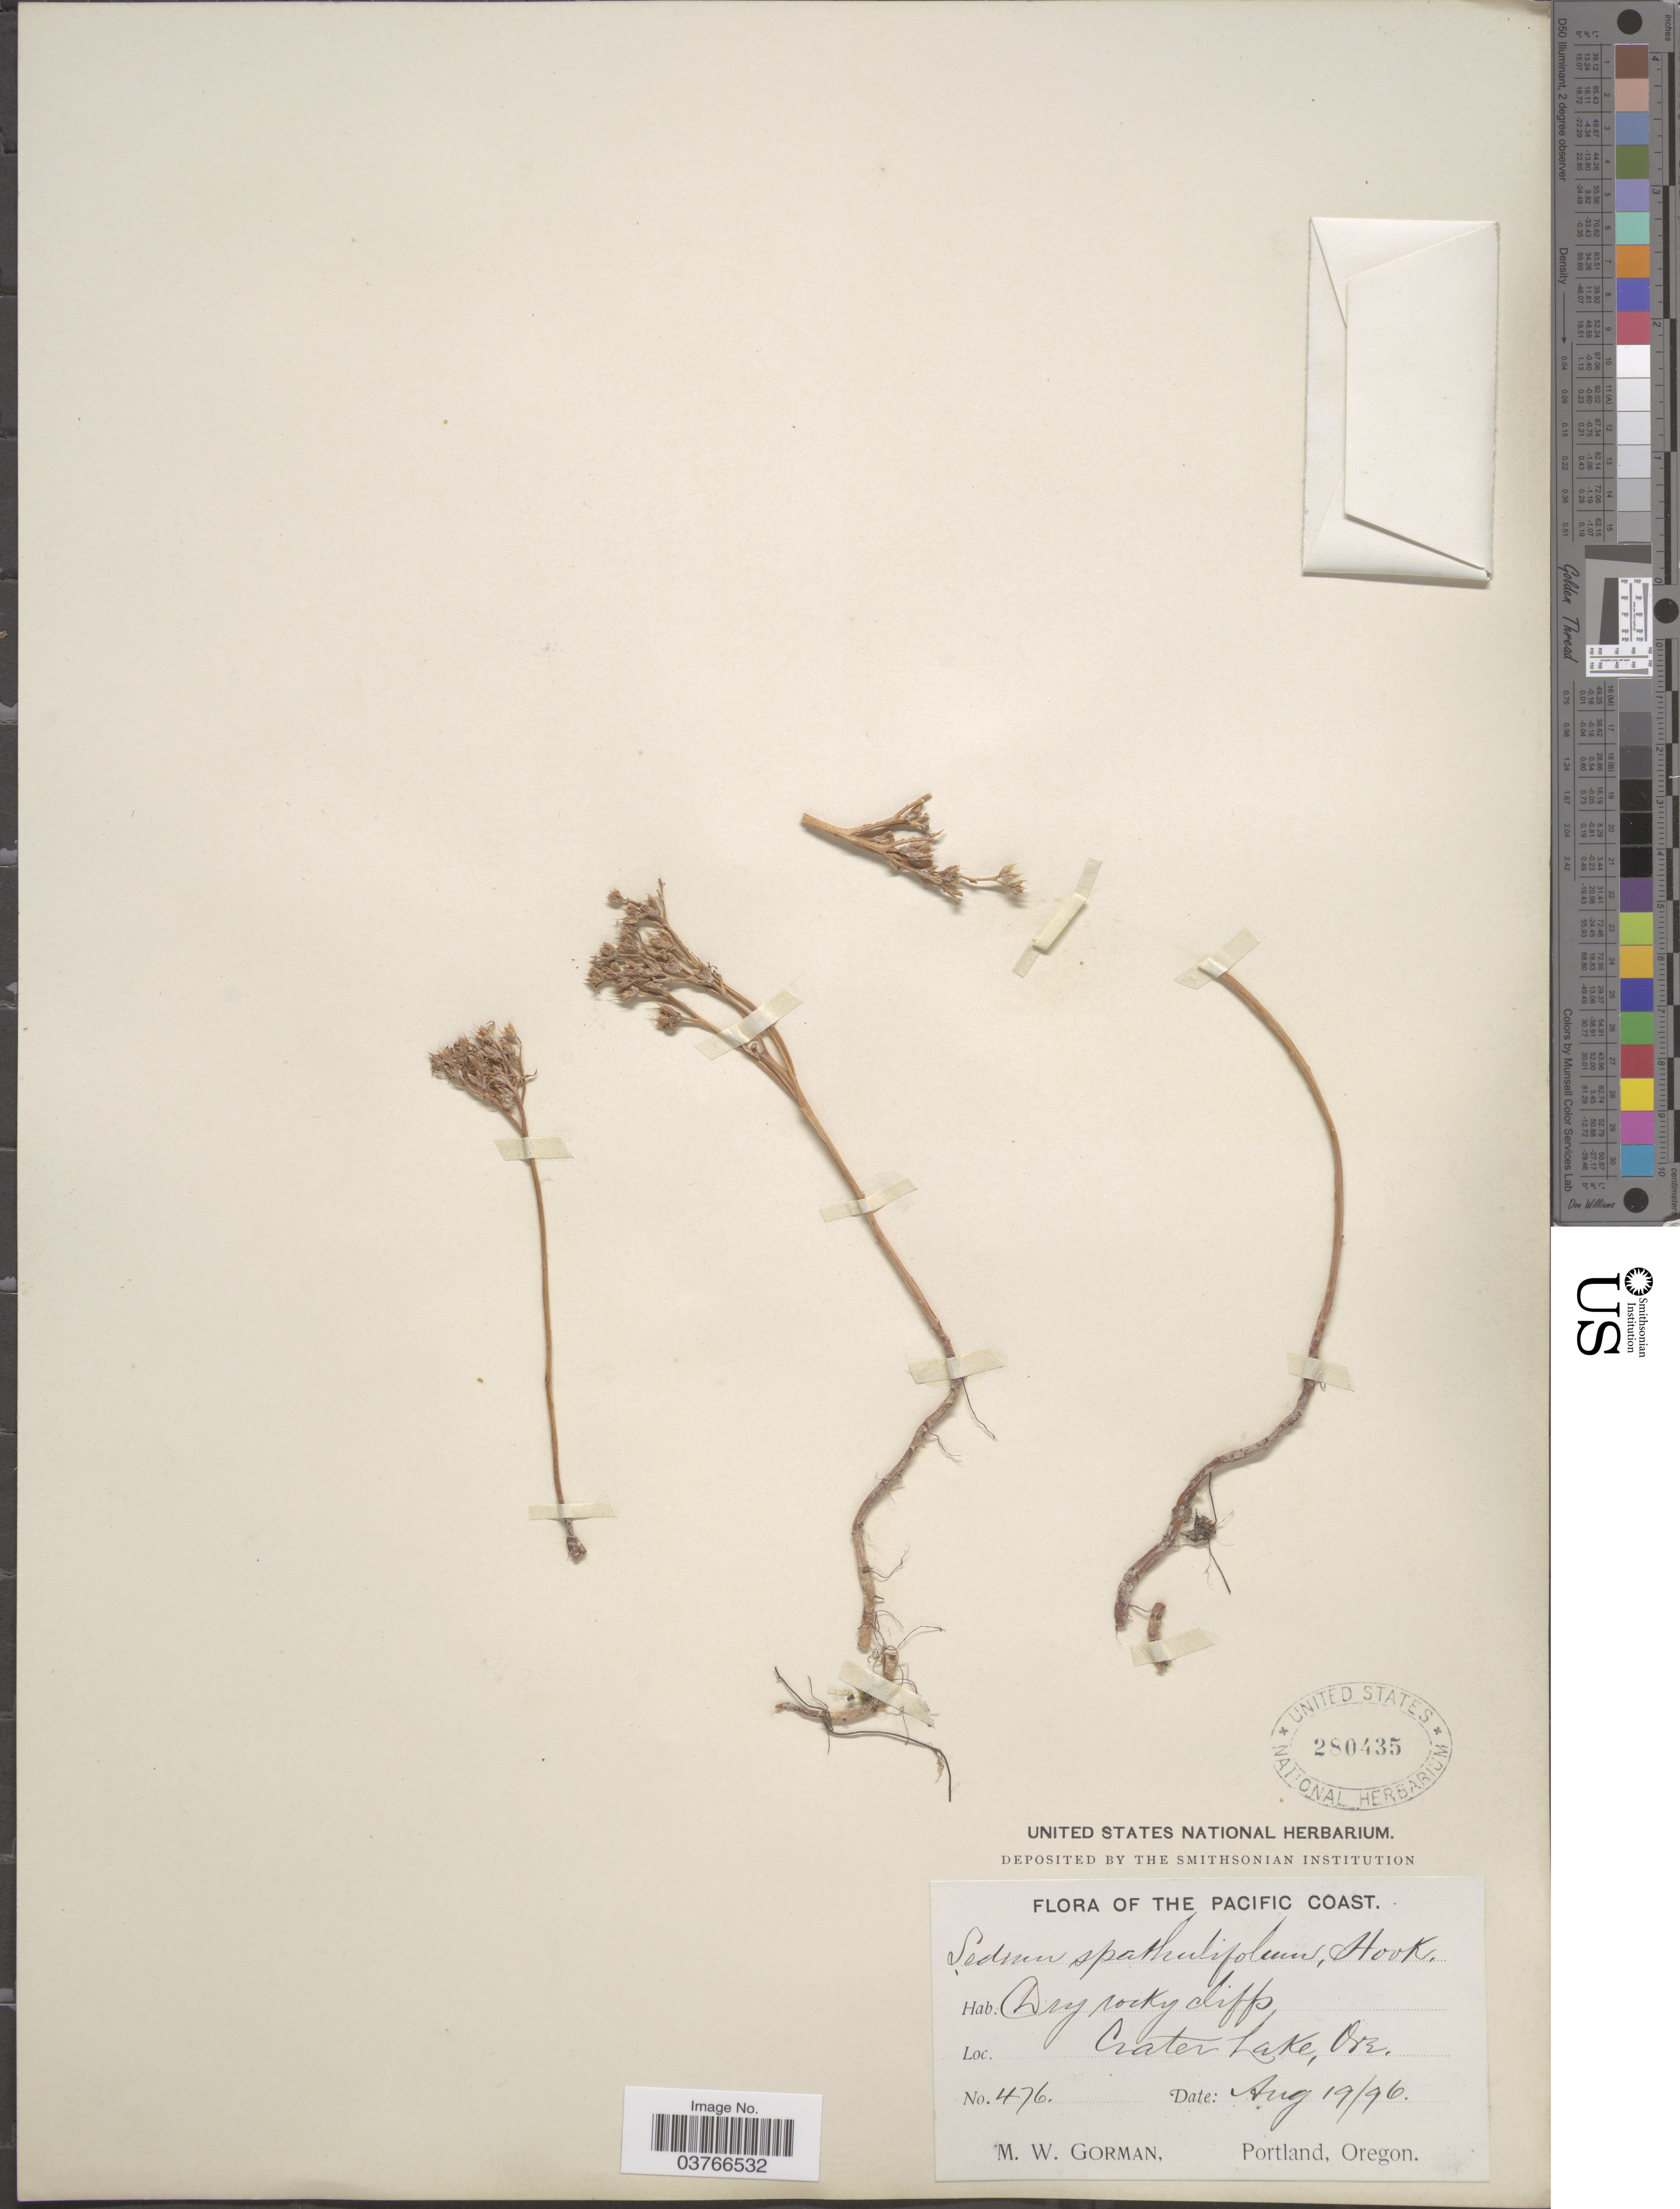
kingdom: Plantae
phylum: Tracheophyta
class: Magnoliopsida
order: Saxifragales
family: Crassulaceae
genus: Sedum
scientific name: Sedum spathulifolium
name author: Hook.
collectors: M. W. Gorman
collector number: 476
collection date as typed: Transcribed d/m/y: 19/8/96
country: United States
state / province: Oregon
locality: The Pacific Coast. Crater Lake.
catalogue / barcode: US 280435